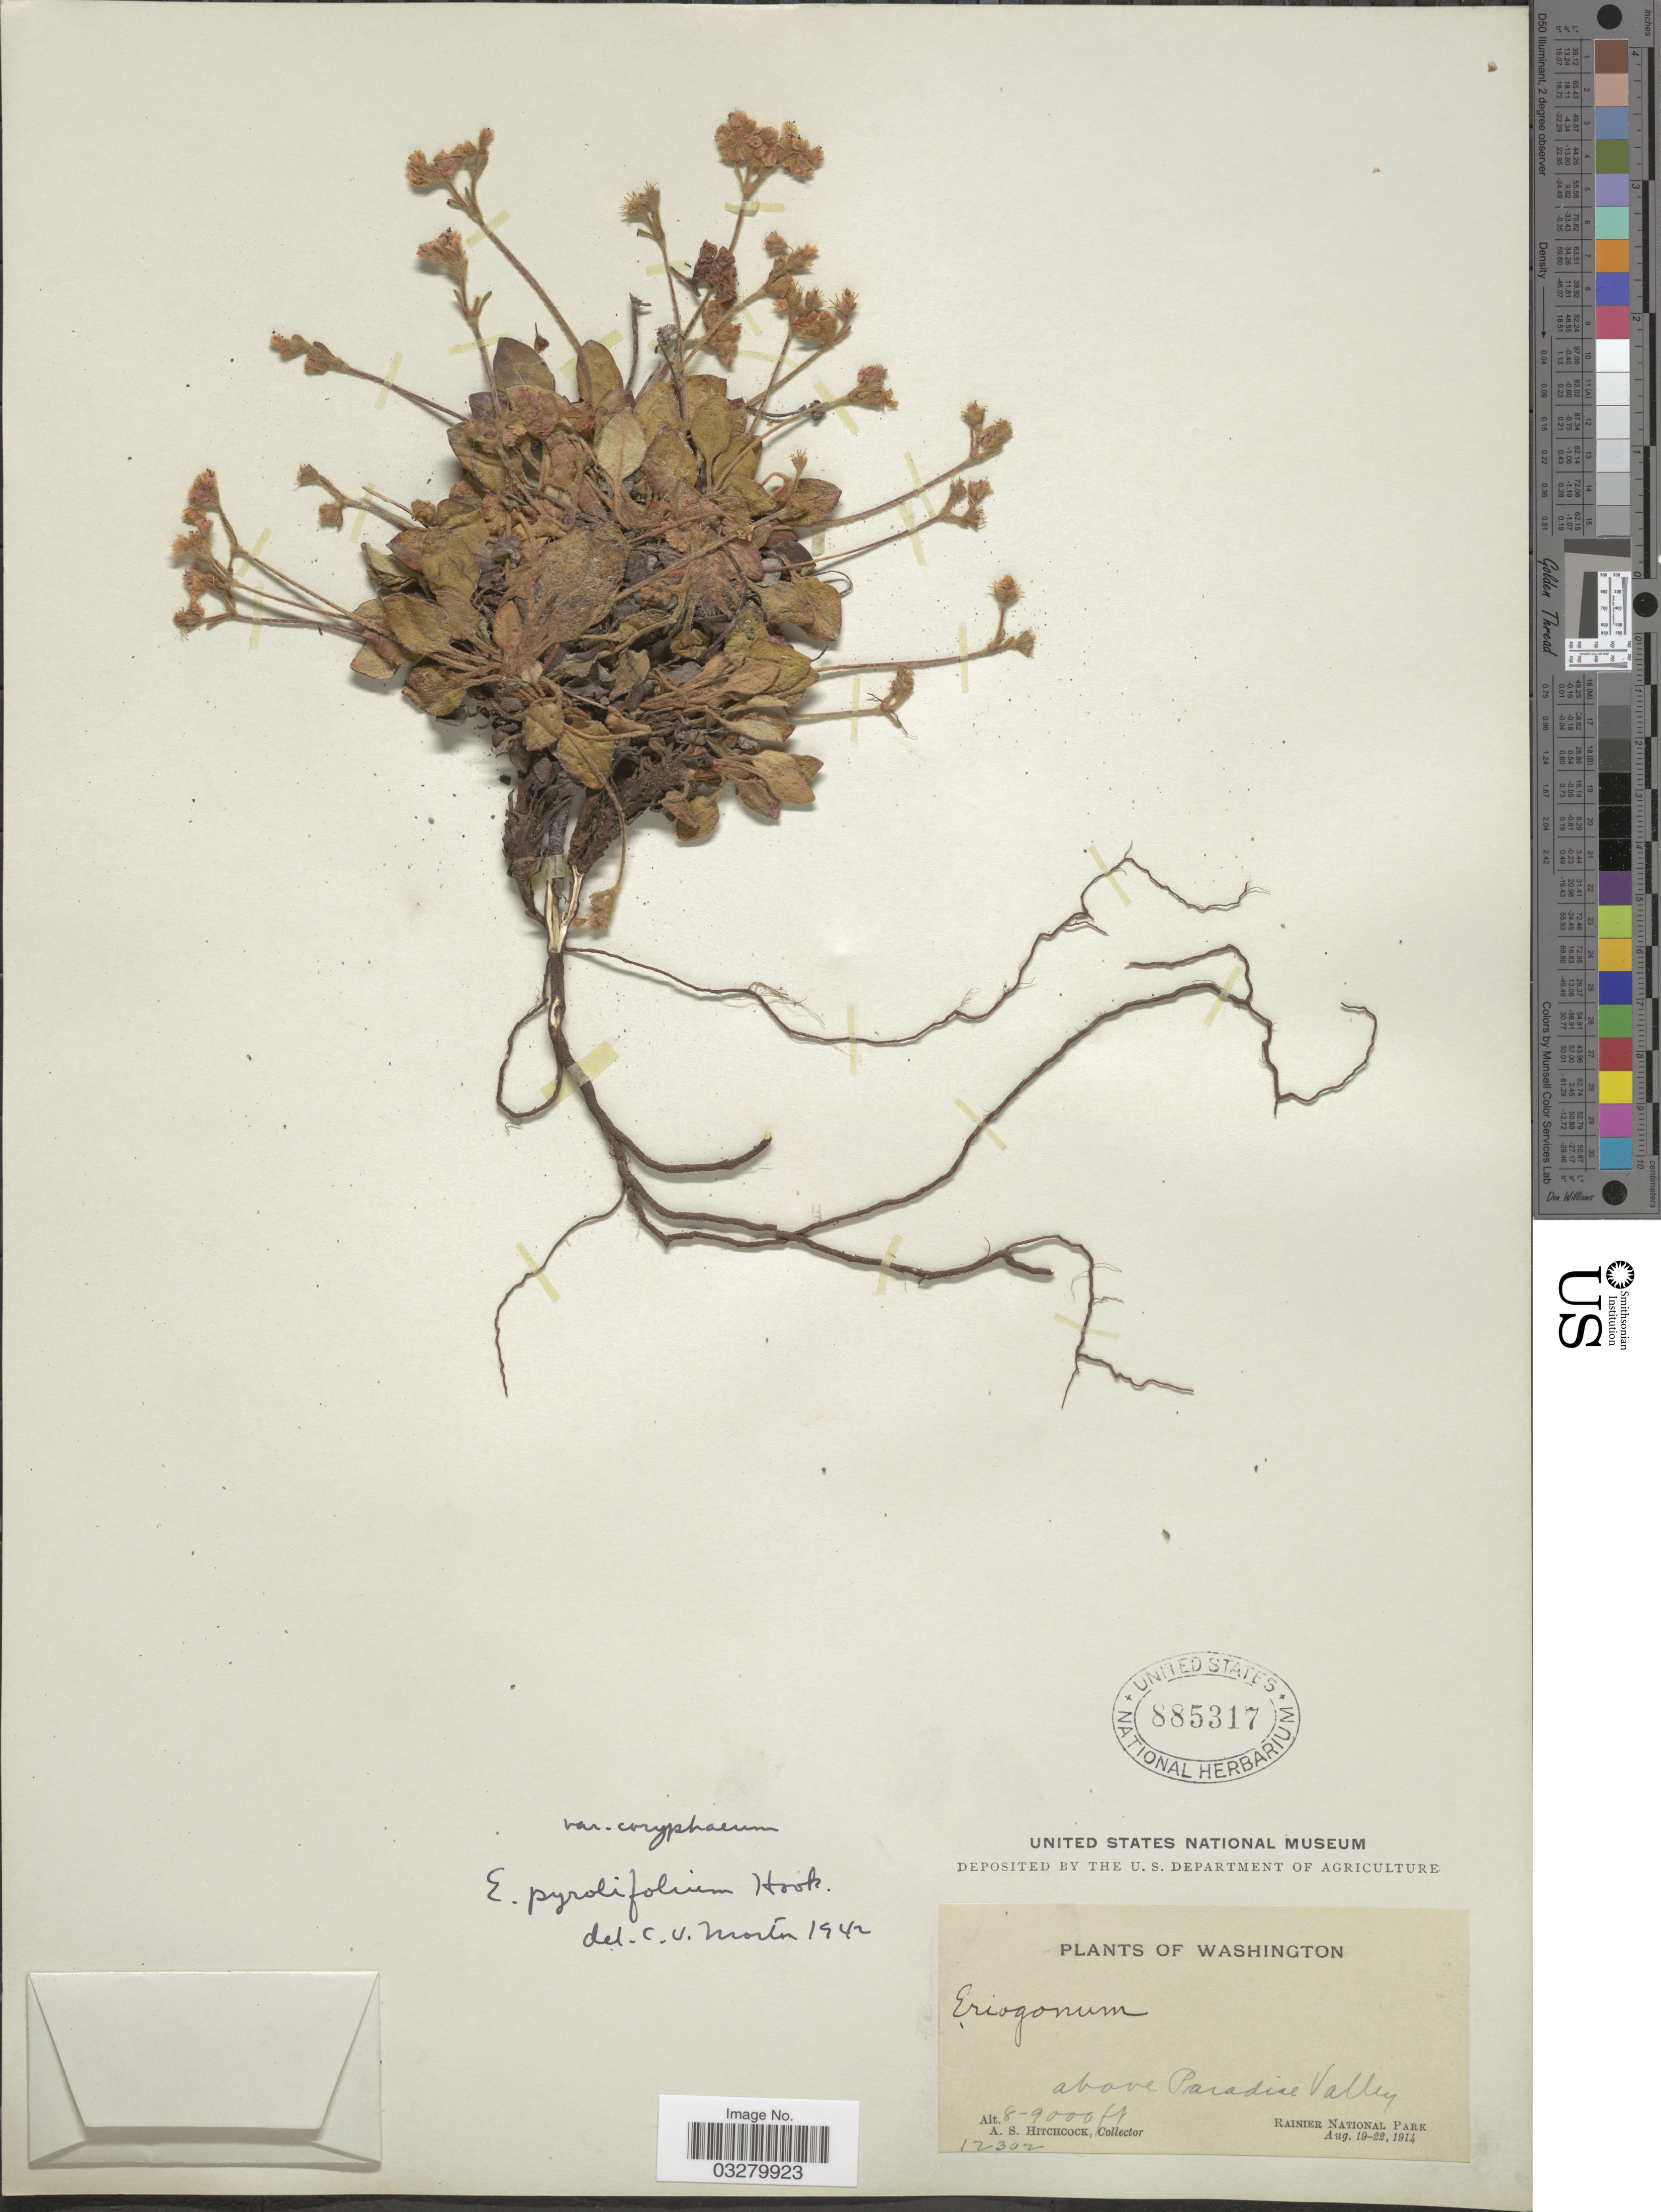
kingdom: Plantae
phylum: Tracheophyta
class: Magnoliopsida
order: Caryophyllales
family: Polygonaceae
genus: Eriogonum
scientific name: Eriogonum pyrolifolium var. coryphaeum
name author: Torr. & A. Gray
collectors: A. S. Hitchcock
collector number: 12302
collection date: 1914-08-19/1914-08-22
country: United States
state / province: Washington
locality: Above Paradise Valley, Rainier National Park.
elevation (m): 2438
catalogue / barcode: US 885317